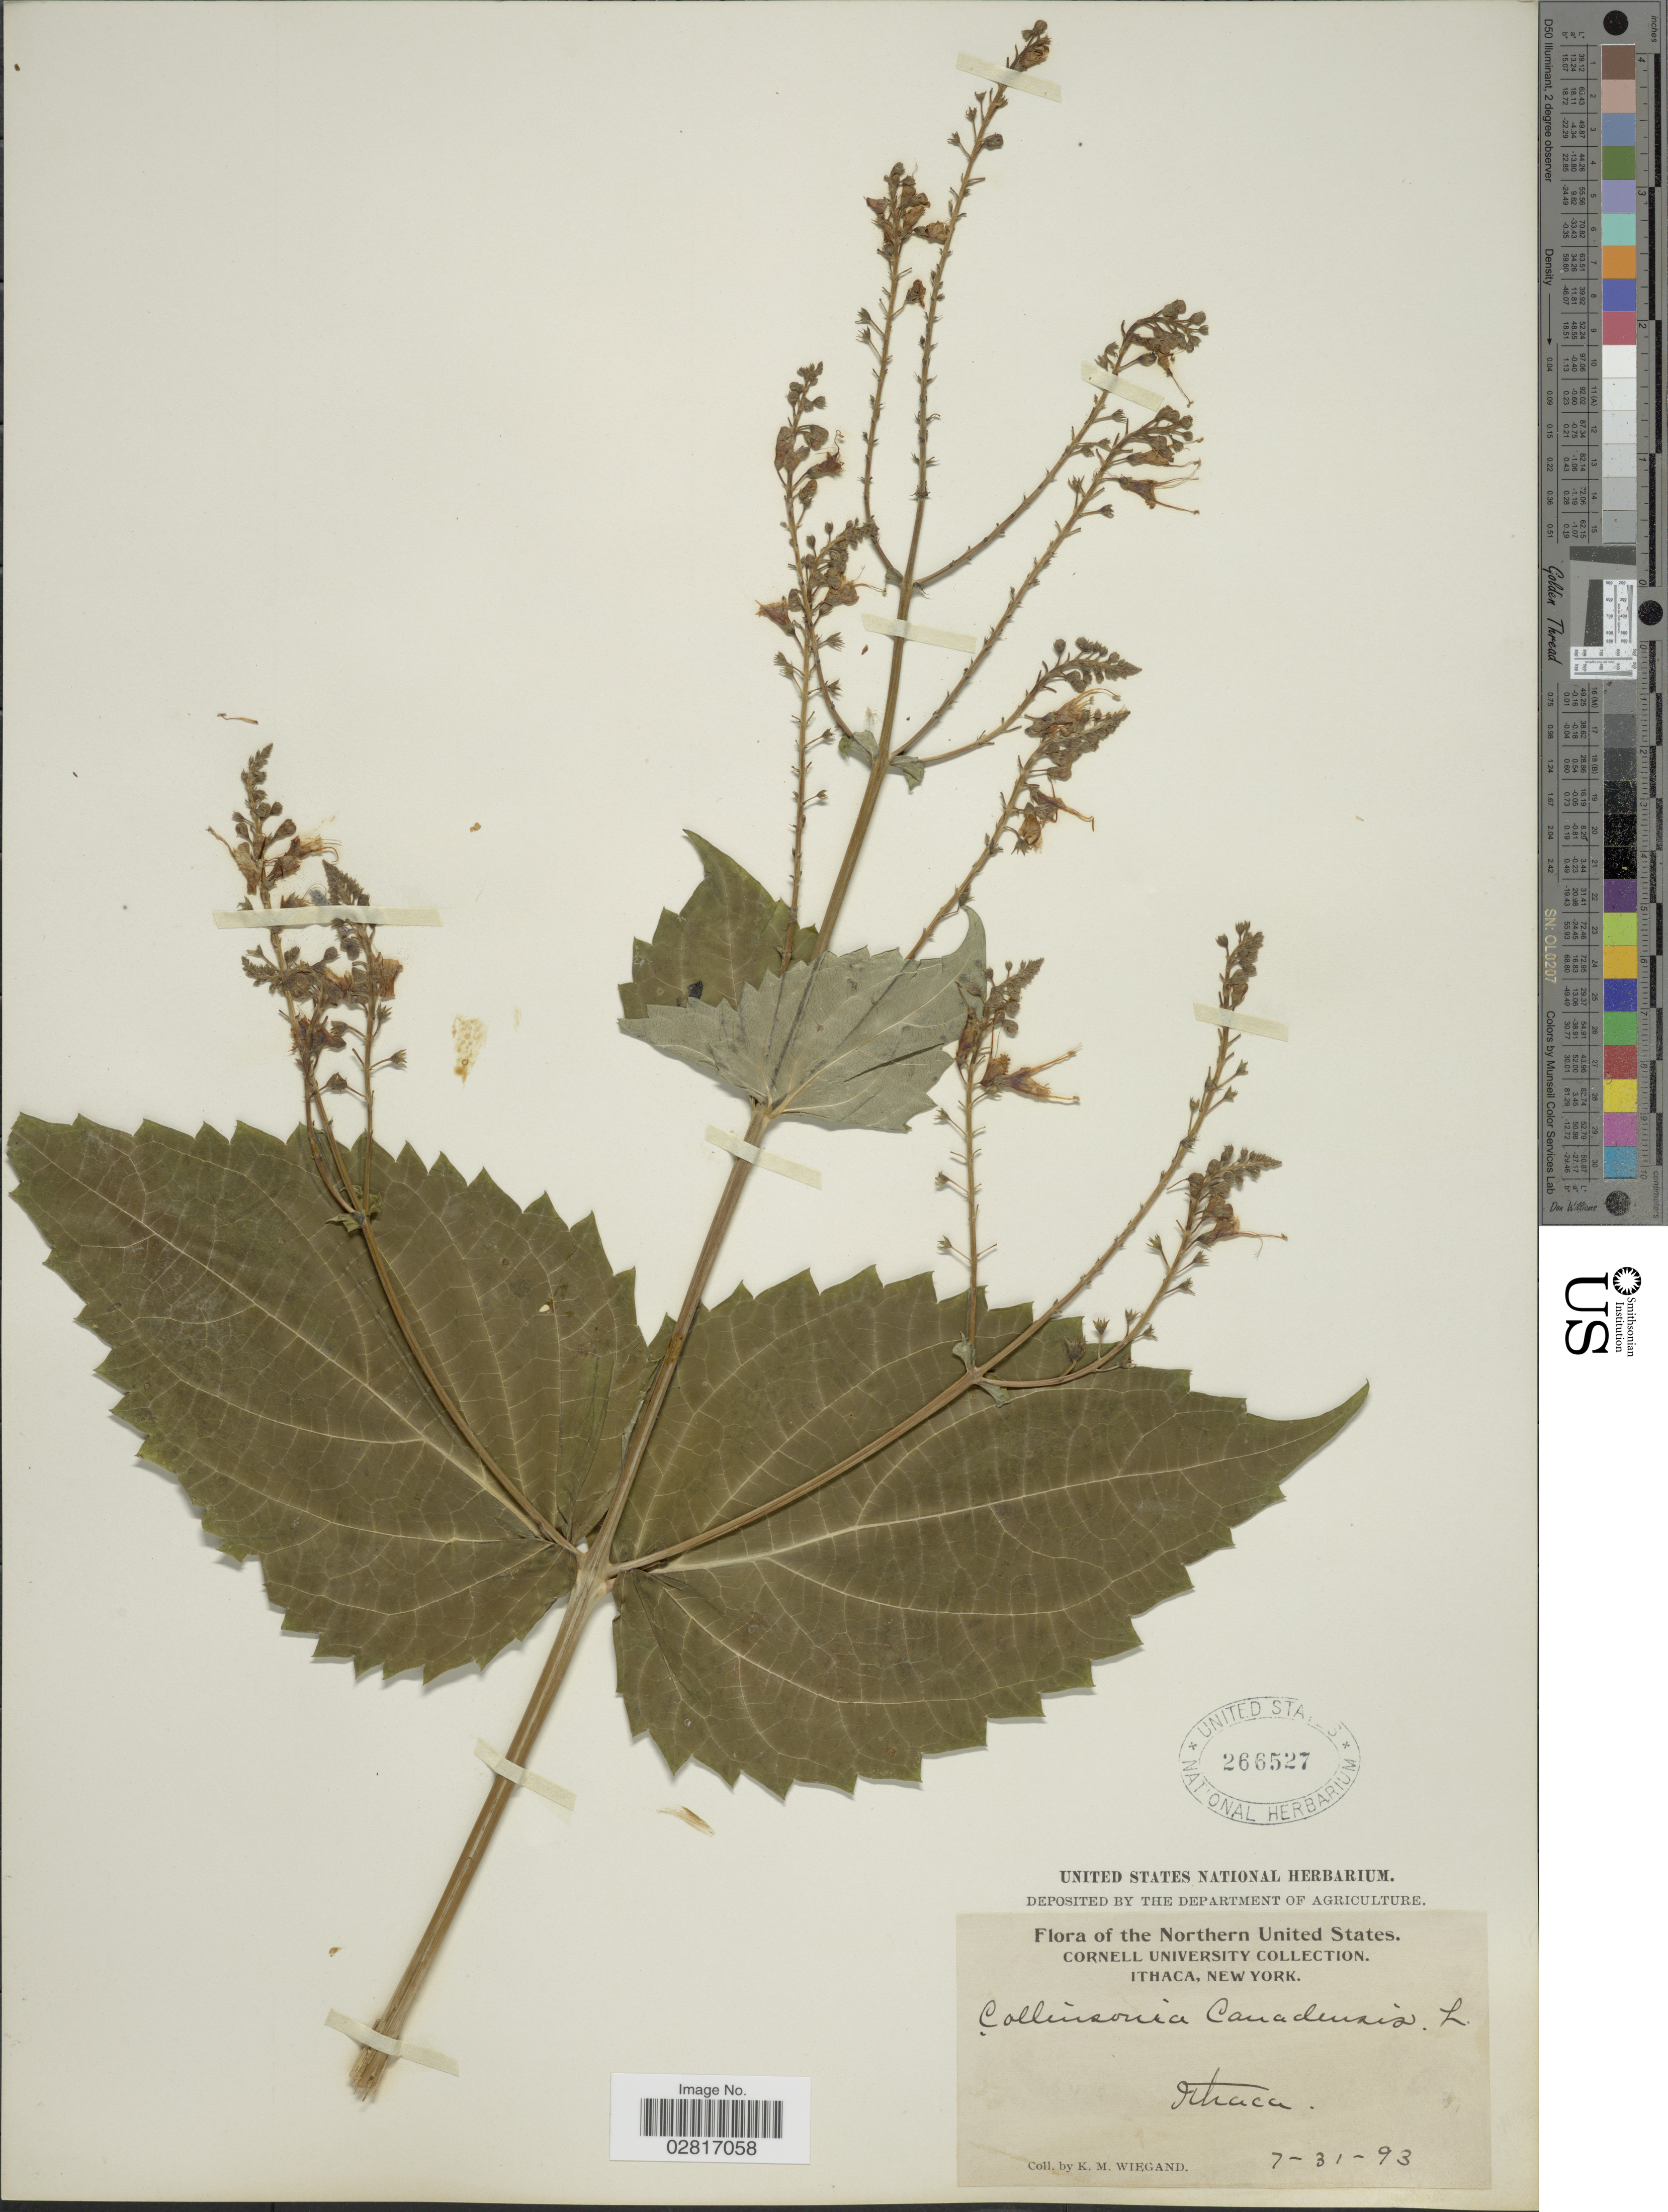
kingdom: Plantae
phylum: Tracheophyta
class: Magnoliopsida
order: Lamiales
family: Lamiaceae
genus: Collinsonia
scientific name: Collinsonia canadensis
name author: L.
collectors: K. M. Wiegand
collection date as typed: Transcribed d/m/y: 31/7/93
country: United States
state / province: New York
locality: Ithaca.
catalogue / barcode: US 266527